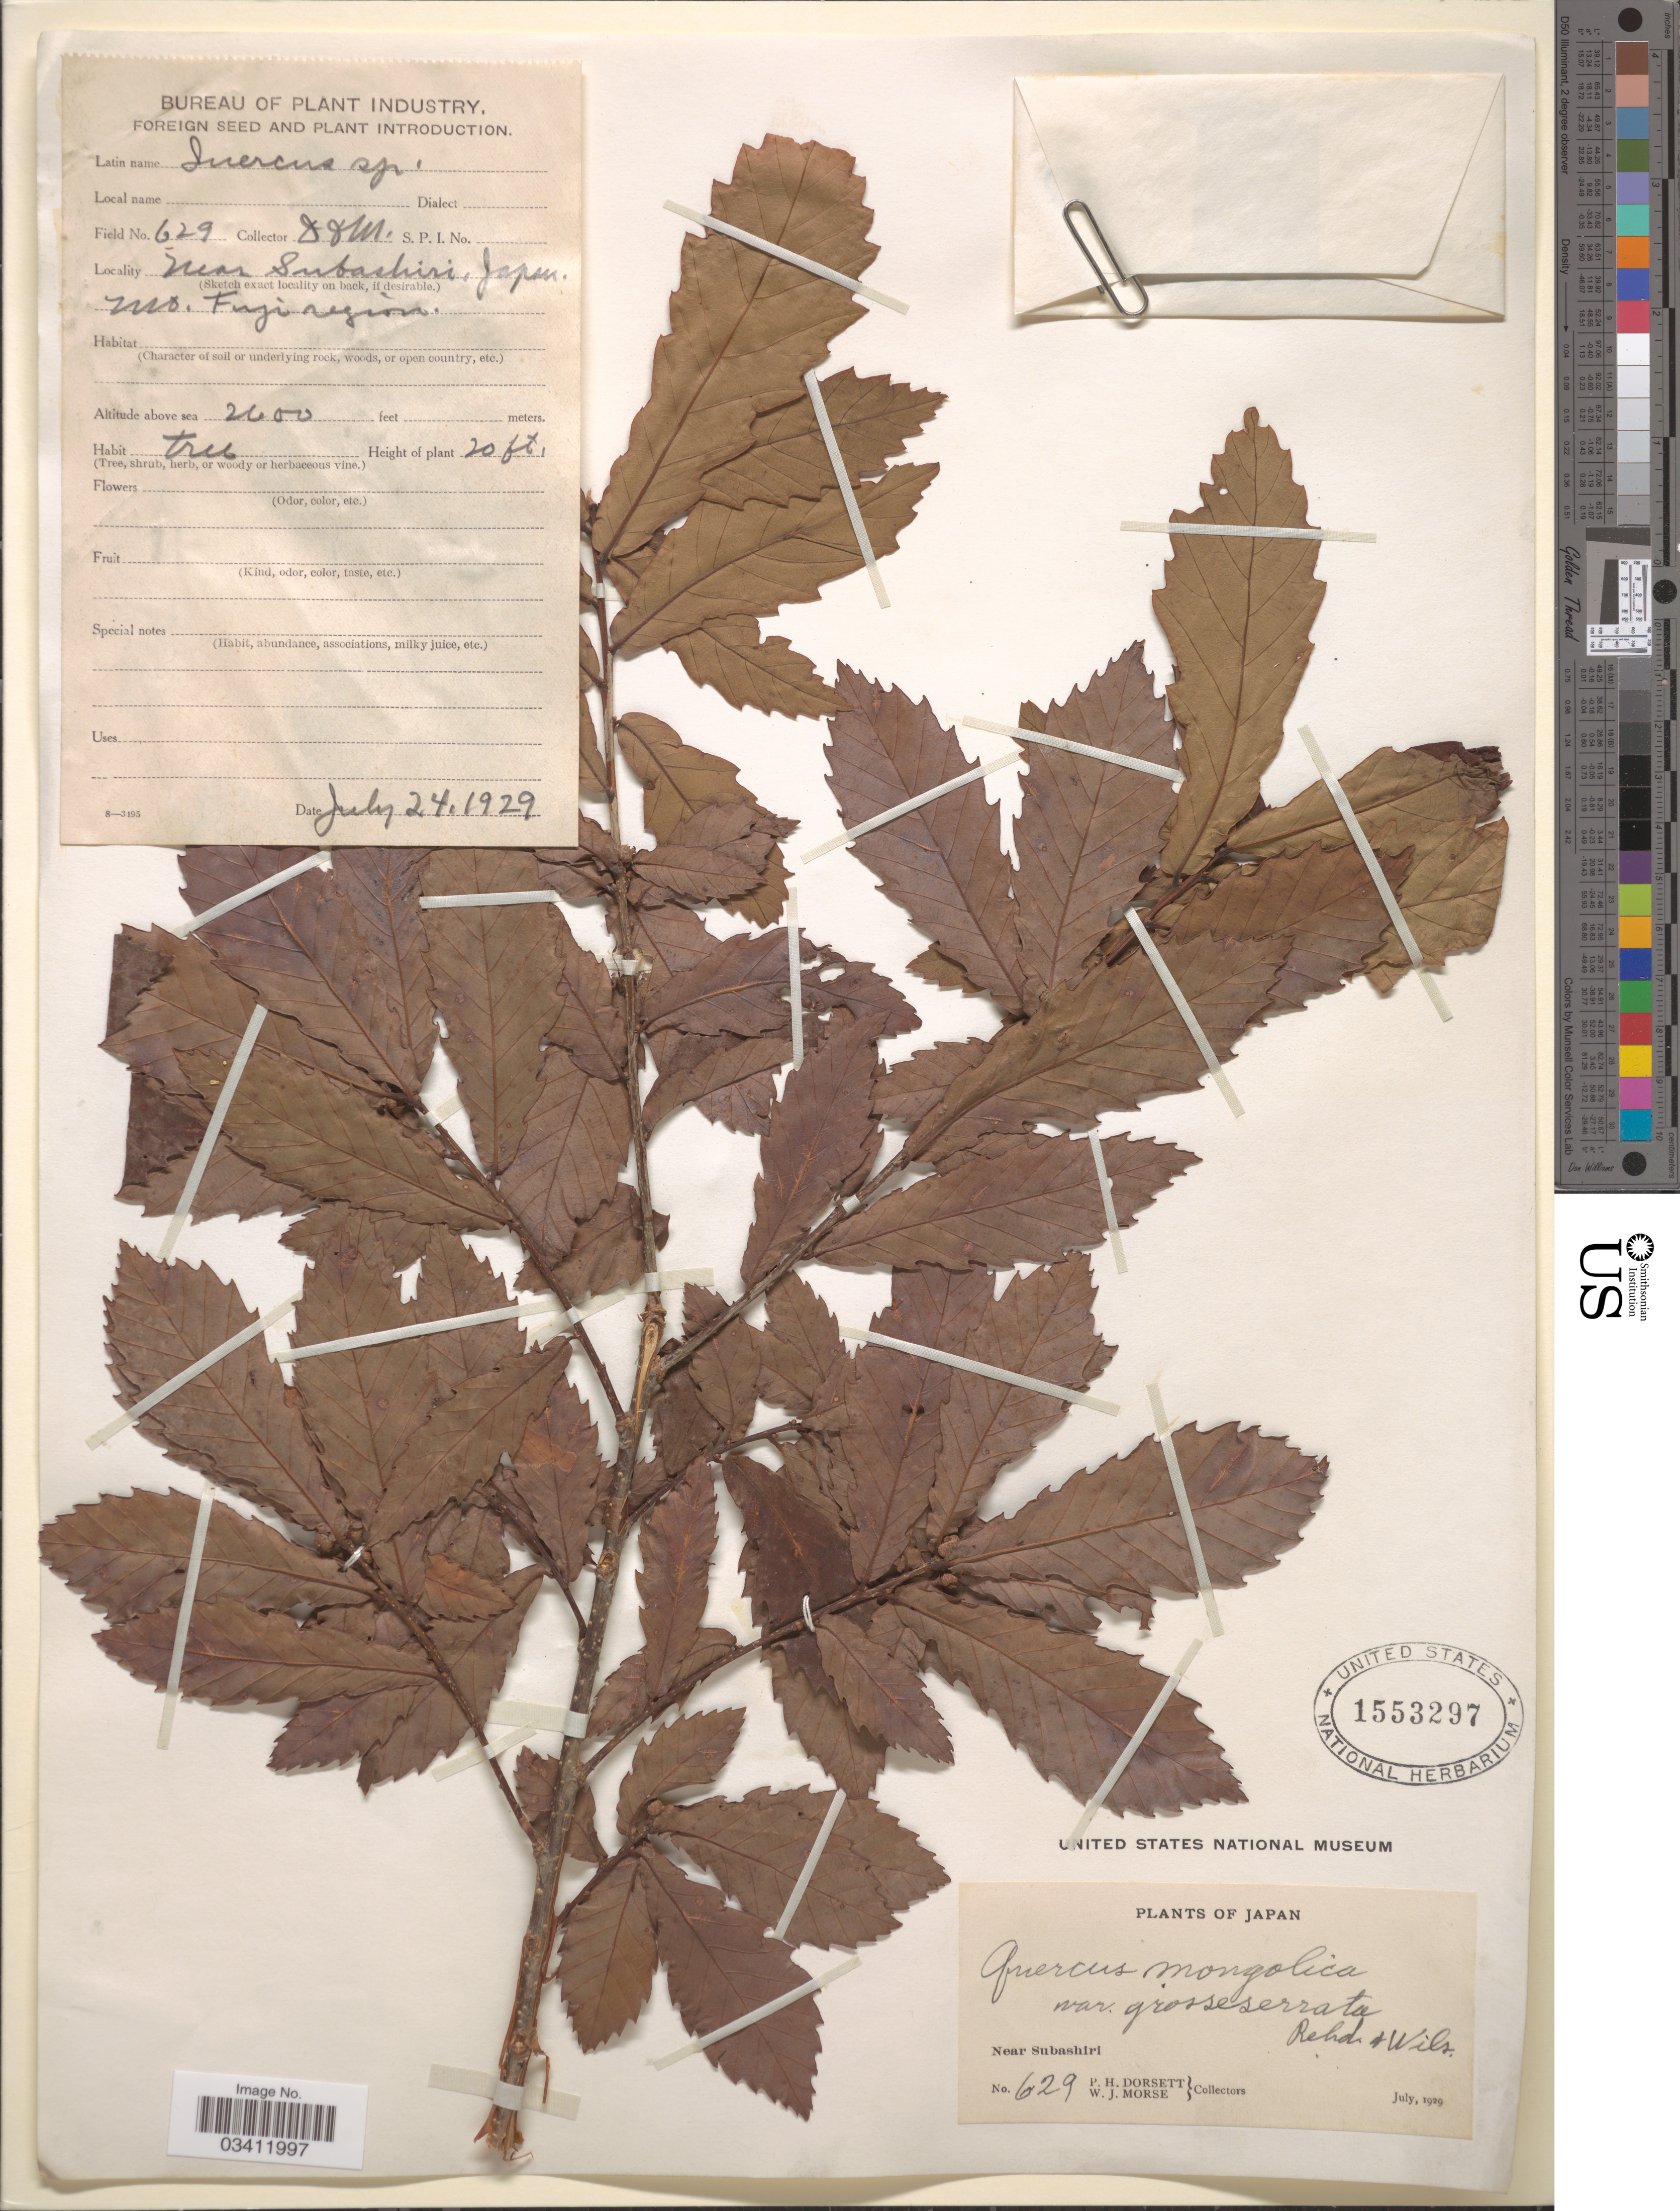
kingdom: Plantae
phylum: Tracheophyta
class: Magnoliopsida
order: Fagales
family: Fagaceae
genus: Quercus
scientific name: Quercus mongolica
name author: Fisch. ex Ledeb.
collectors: P. H. Dorsett & W. J. Morse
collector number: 629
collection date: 1929-07-24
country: Japan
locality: Near Subashiri. Mt. Fuji region.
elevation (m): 792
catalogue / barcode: US 1553297